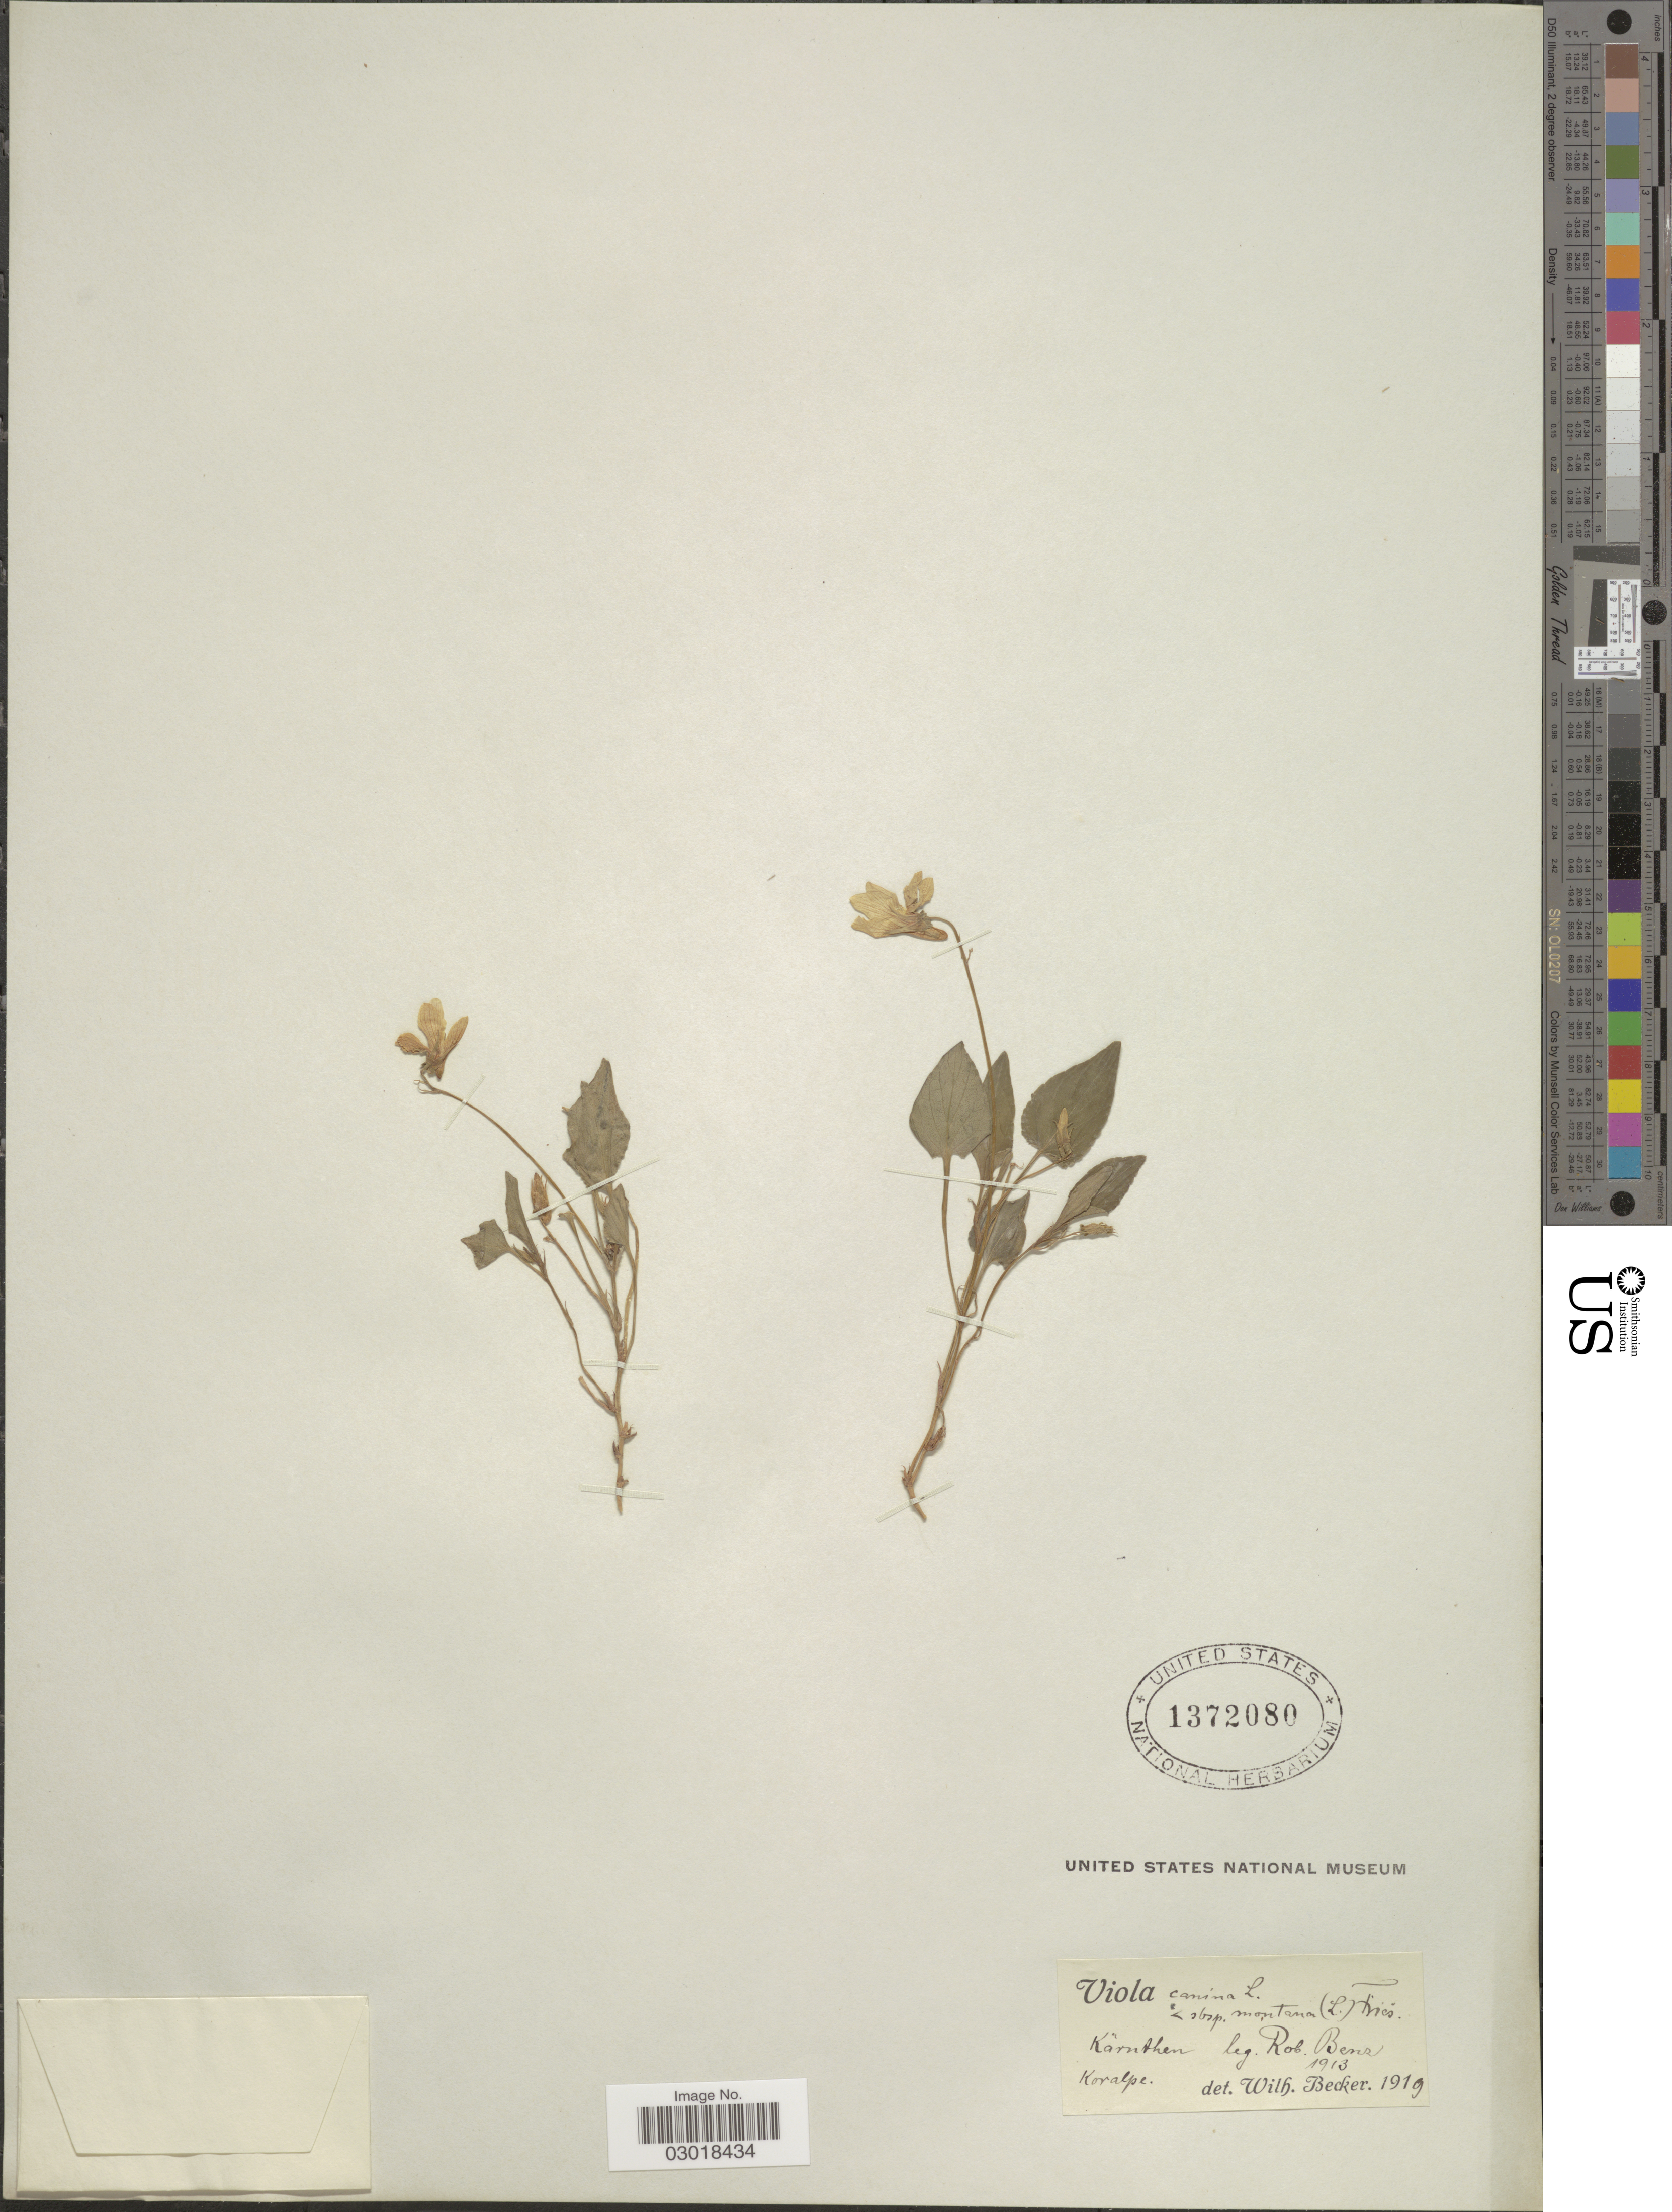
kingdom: Plantae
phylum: Tracheophyta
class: Magnoliopsida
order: Malpighiales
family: Violaceae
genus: Viola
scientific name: Viola canina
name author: L.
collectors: R. Benz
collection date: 1913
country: Austria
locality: Kärnthen. Koralpe.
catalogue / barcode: US 1372080